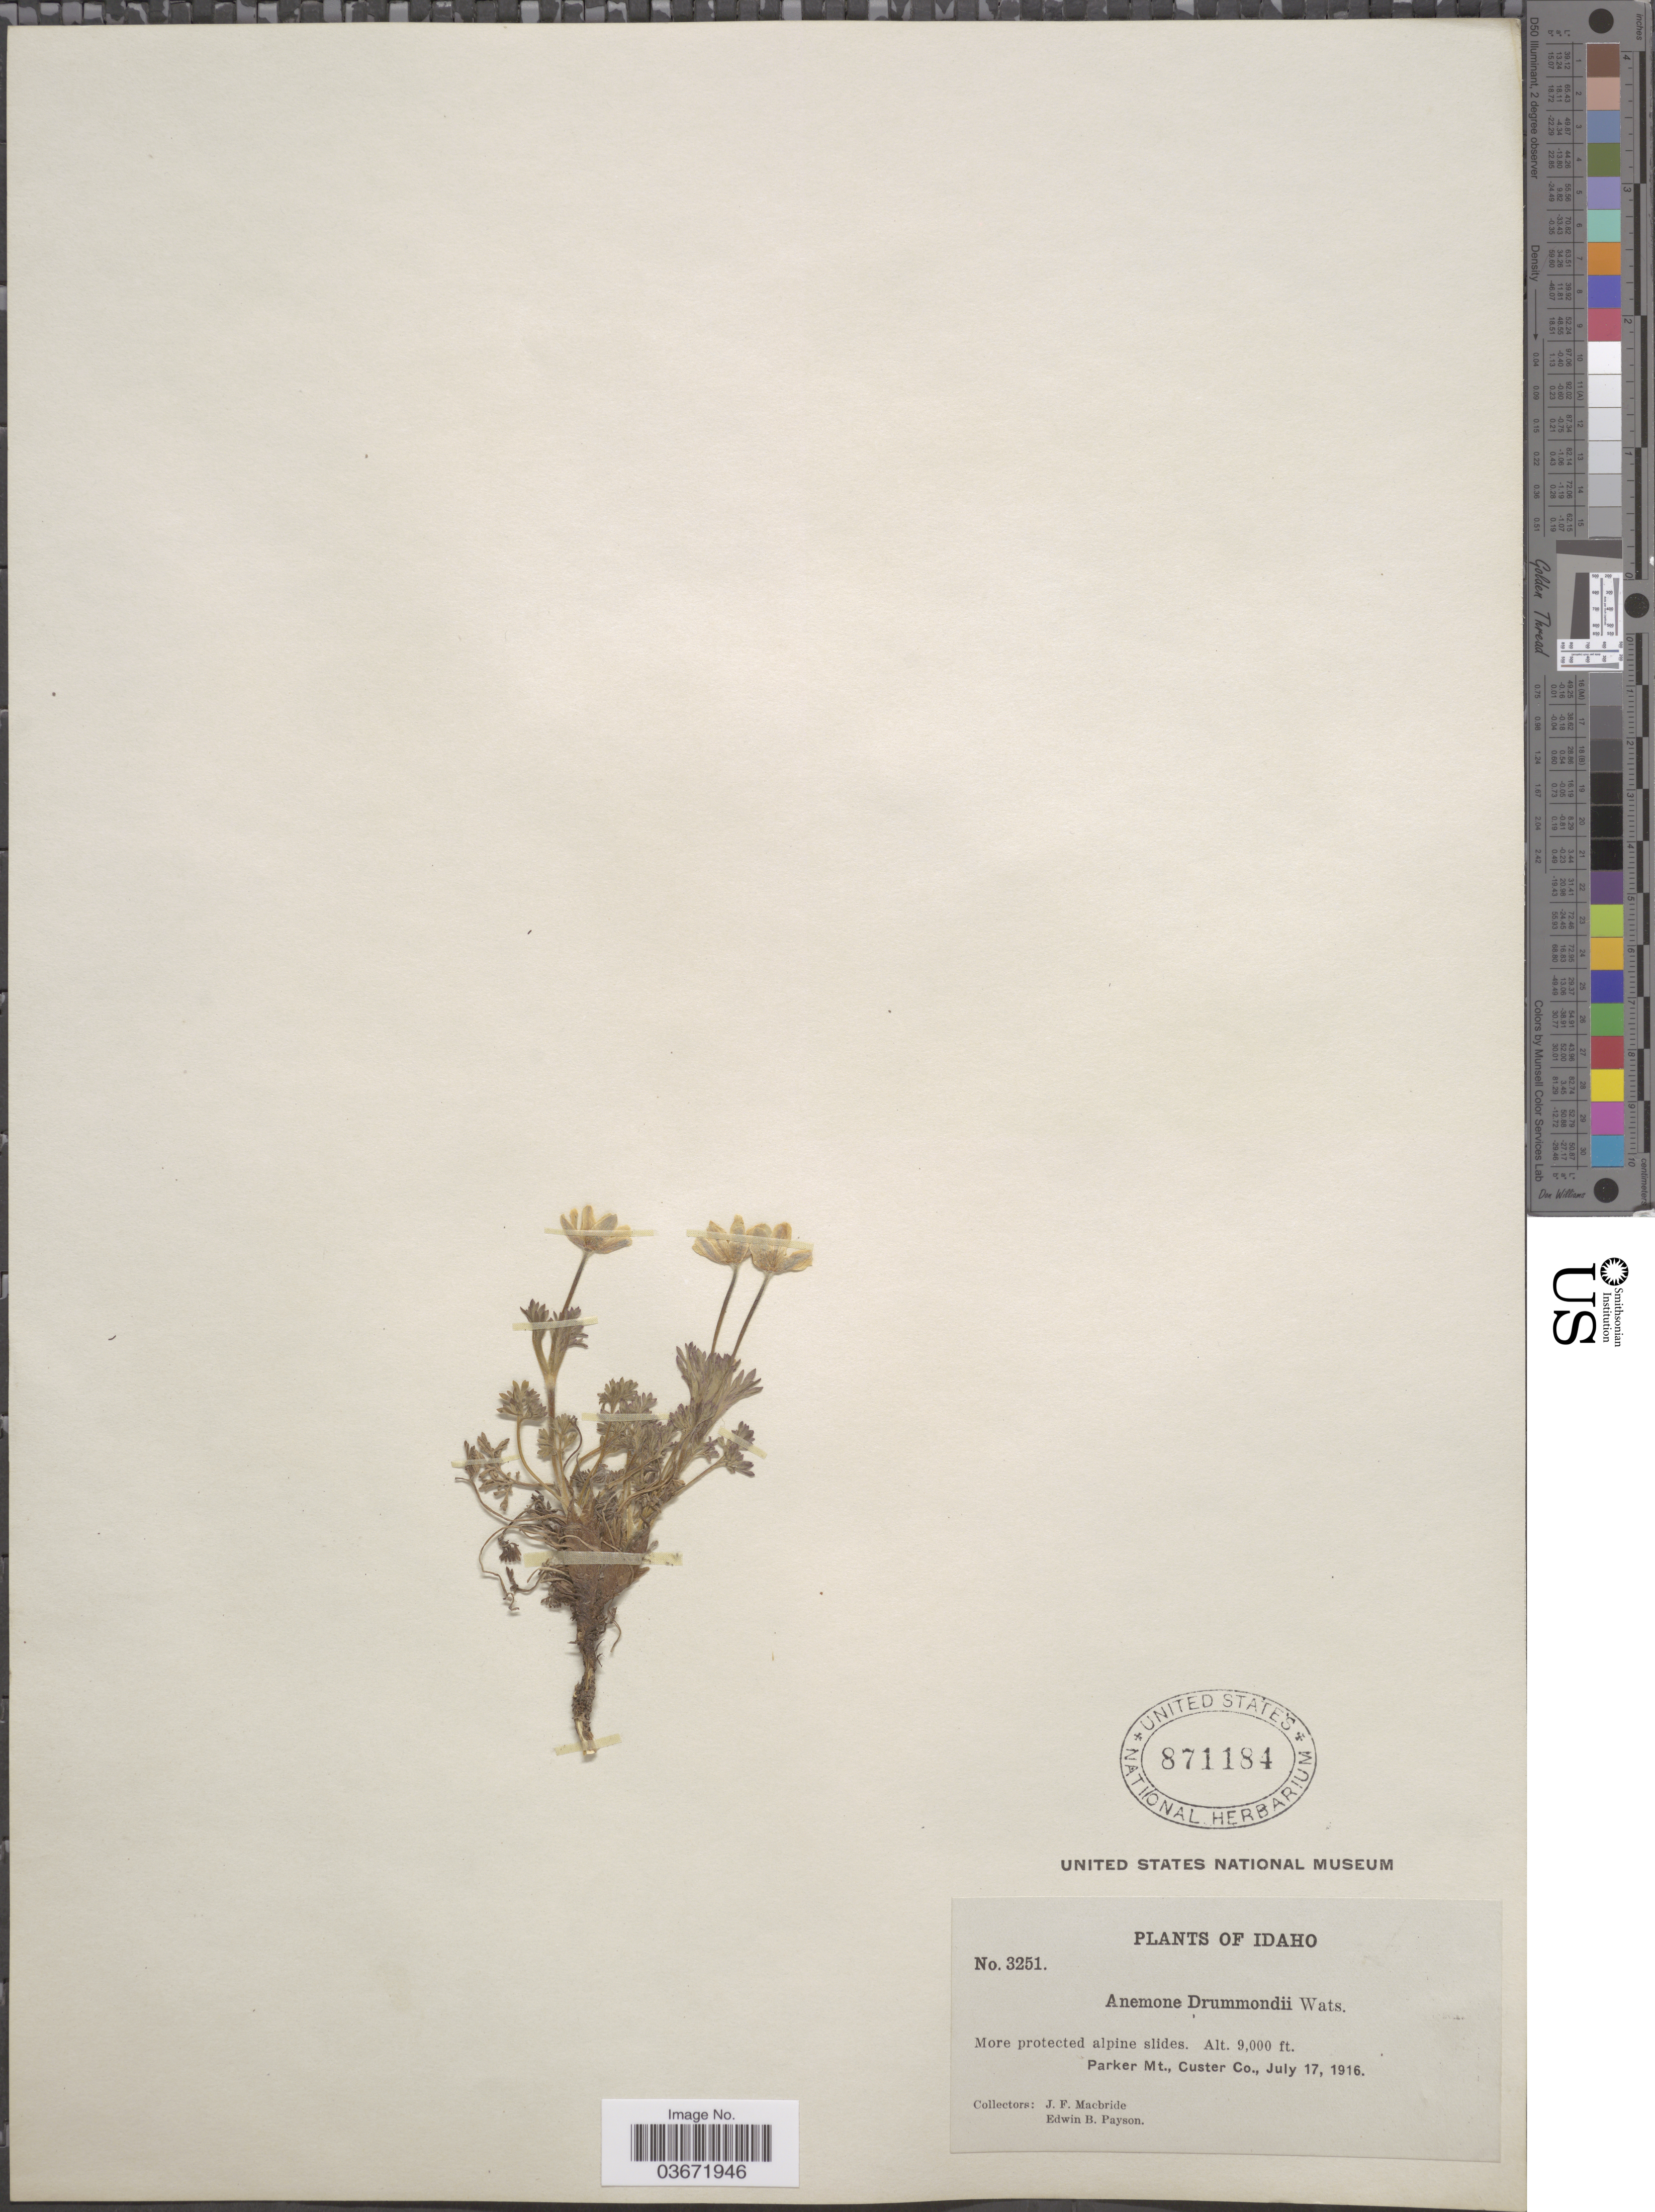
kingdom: Plantae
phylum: Tracheophyta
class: Magnoliopsida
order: Ranunculales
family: Ranunculaceae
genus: Anemone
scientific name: Anemone drummondii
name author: S. Watson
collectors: J. F. Macbride & E. B. Payson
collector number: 3251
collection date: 1916-07-17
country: United States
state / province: Idaho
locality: Parker Mt., Custer Co.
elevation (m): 2743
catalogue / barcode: US 871184